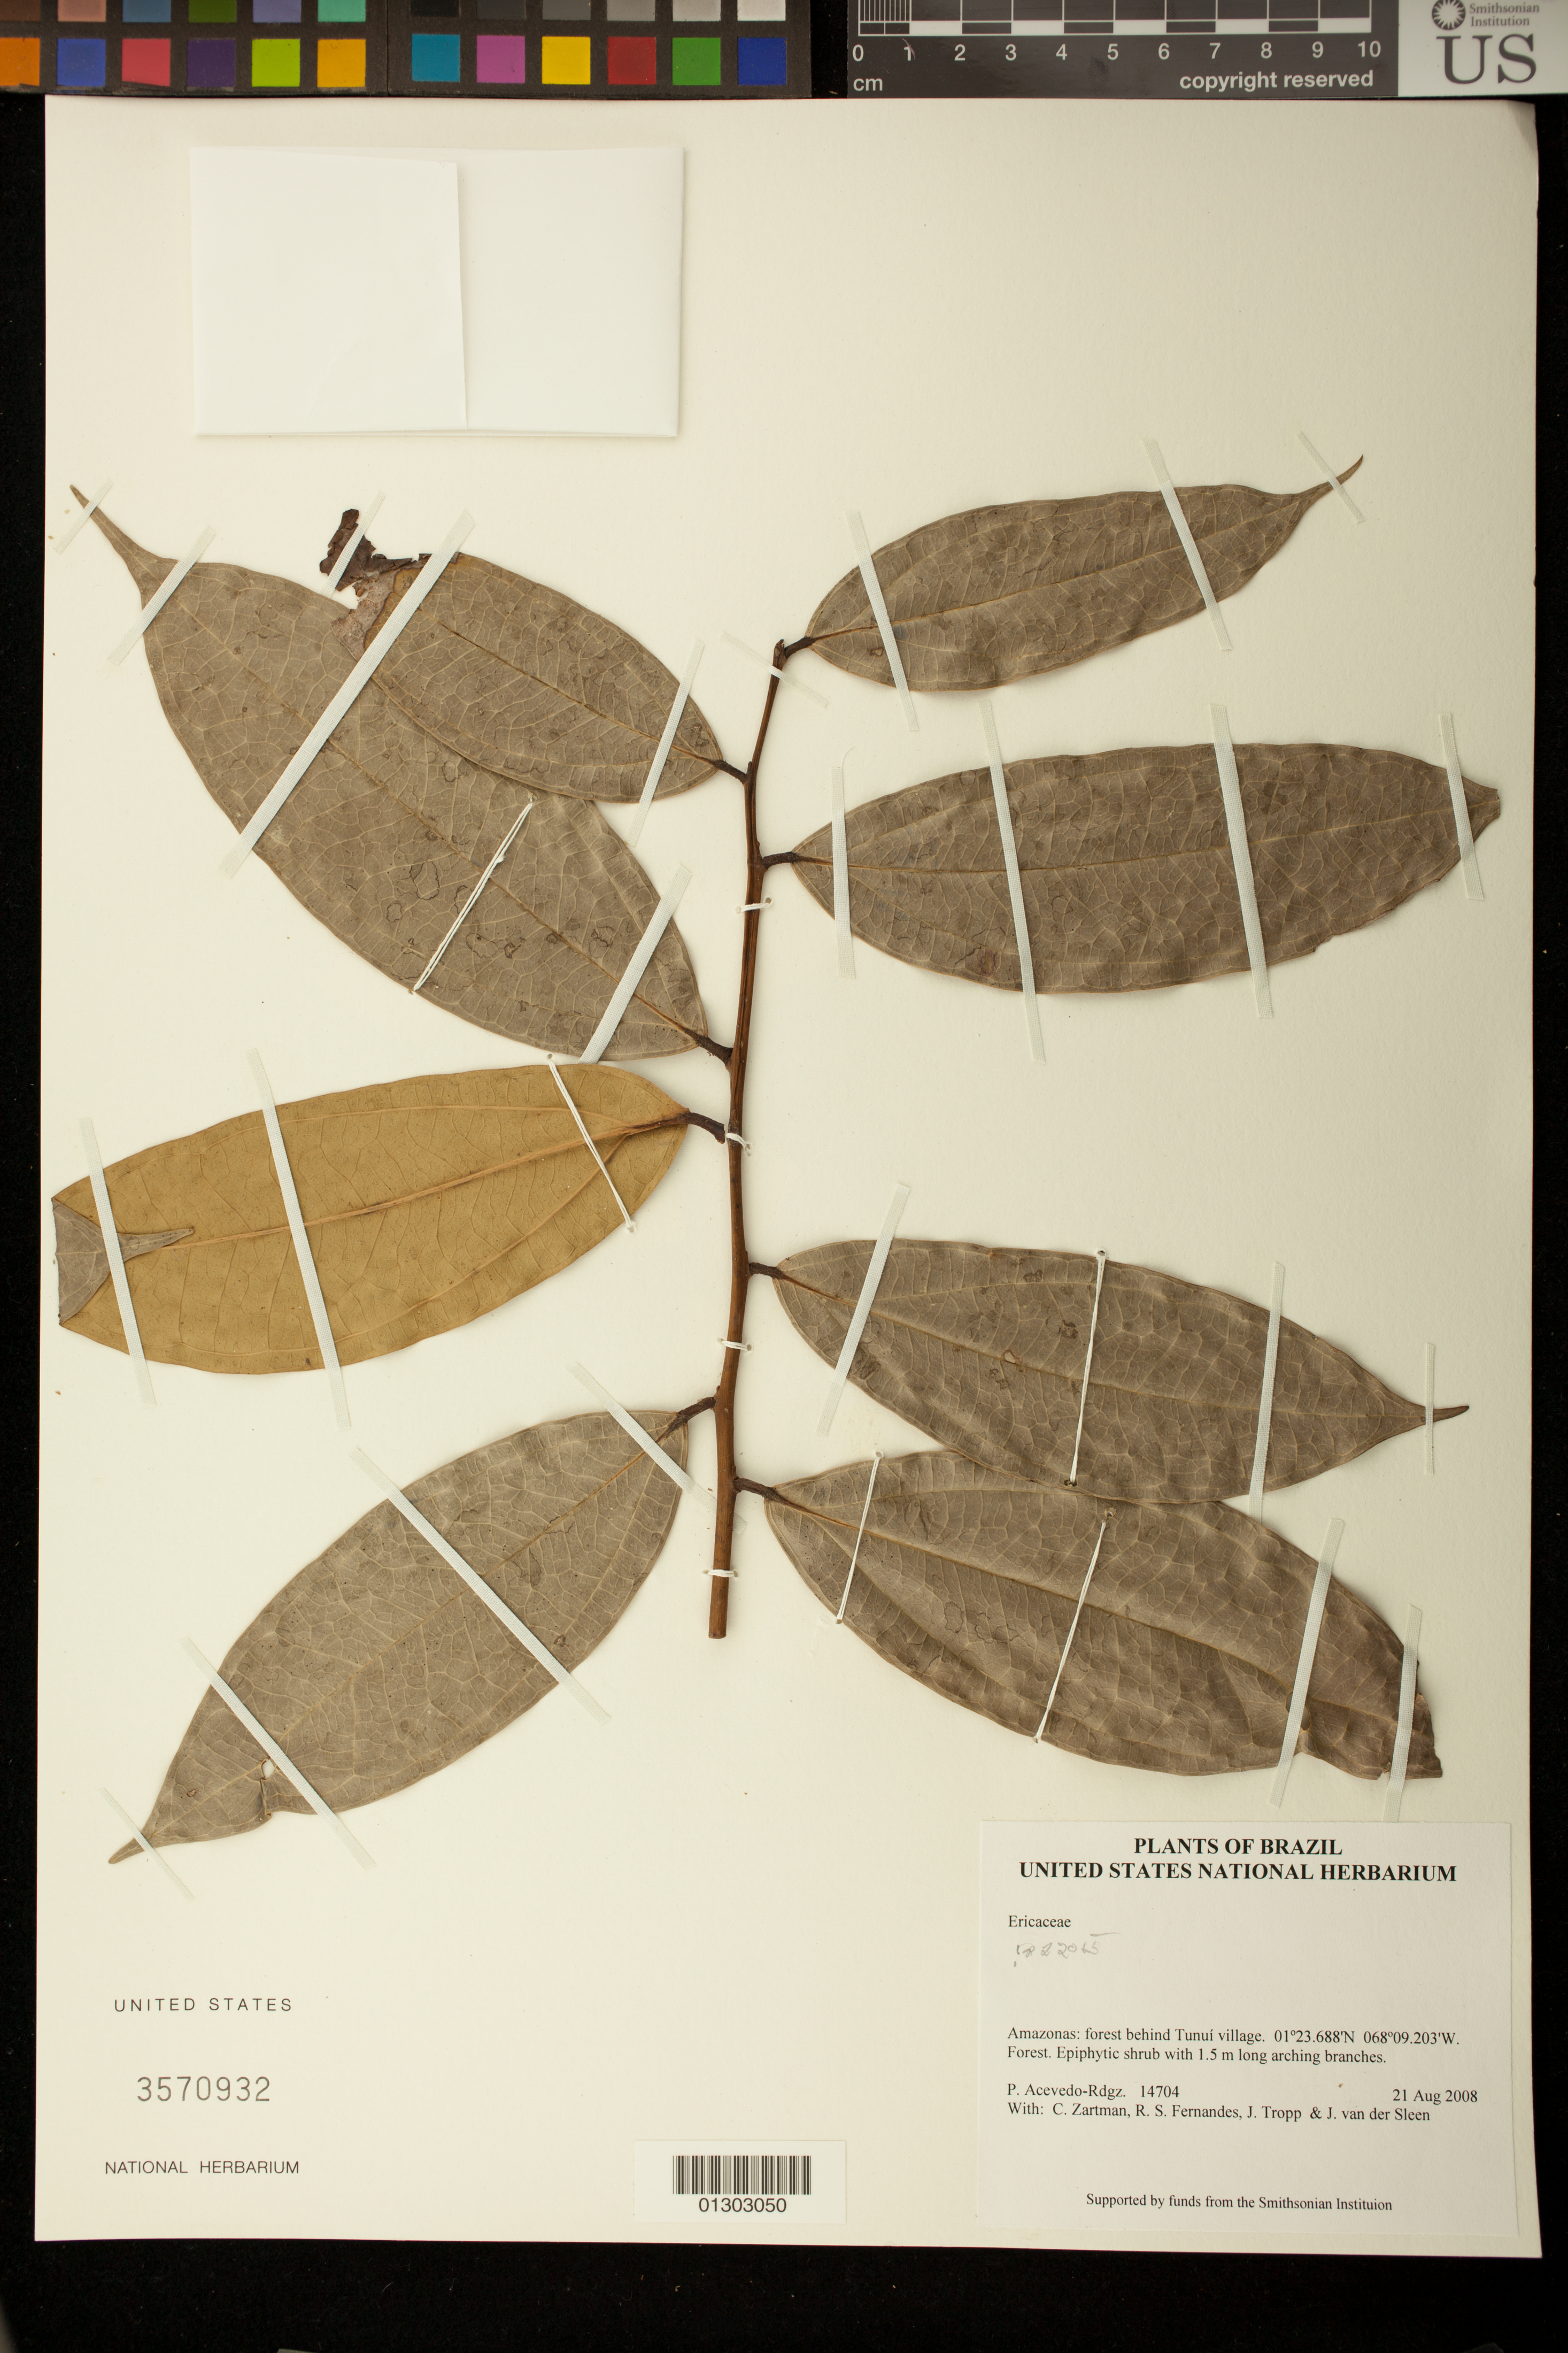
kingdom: Plantae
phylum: Tracheophyta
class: Magnoliopsida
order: Ericales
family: Ericaceae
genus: Psammisia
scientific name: Psammisia guianensis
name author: Klotzsch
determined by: Strong, Mark T., (BOT), Smithsonian Institution - National Museum of Natural History (UNITED STATES)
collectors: P. Acevedo-Rodr., C. Zartman, R. Fernandes, J. Tropp & J. Sleen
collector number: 14704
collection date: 2008-08-21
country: Brazil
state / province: Amazonas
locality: Tunuí Village, forest behind village.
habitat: Forest.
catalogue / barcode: US 3570932